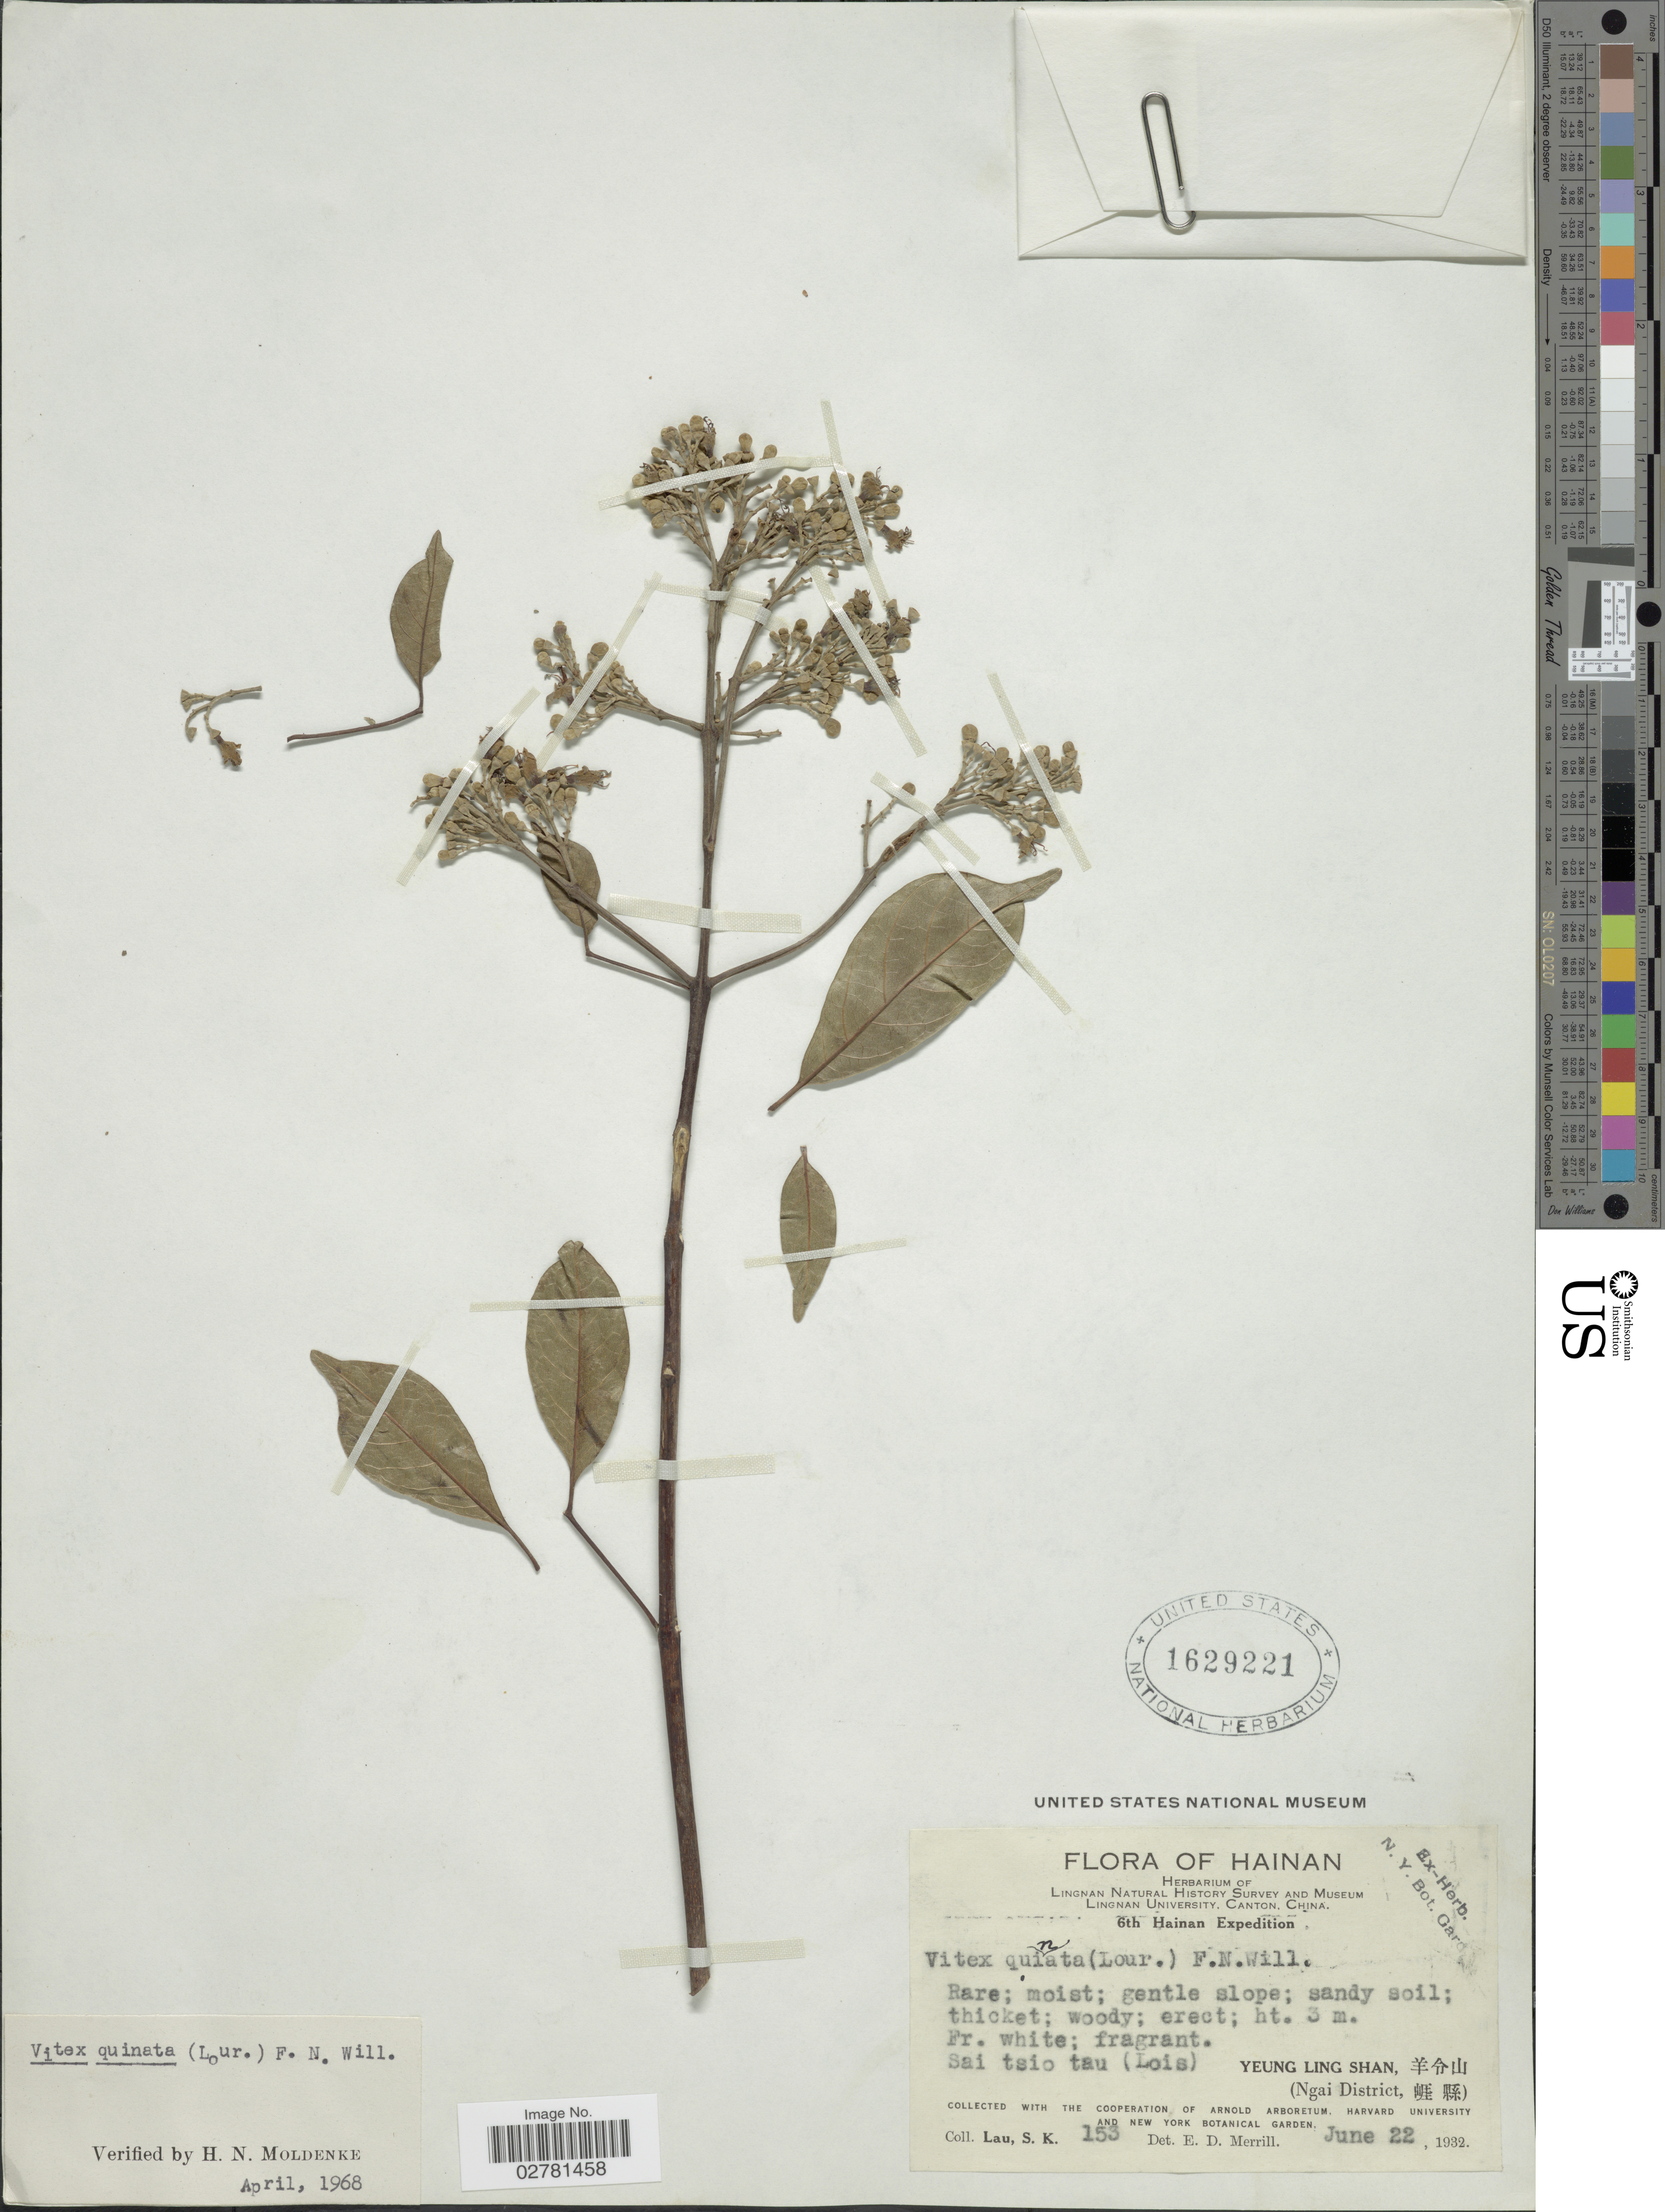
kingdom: Plantae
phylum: Tracheophyta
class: Magnoliopsida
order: Lamiales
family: Lamiaceae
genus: Vitex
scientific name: Vitex quinata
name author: (Lour.) F.N. Williams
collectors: S. K. Lau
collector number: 153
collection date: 1932-06-22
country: China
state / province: Hainan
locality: Sai tsio tau (Lois). Yeung Ling Shan. (Ngai District.).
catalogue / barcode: US 1629221